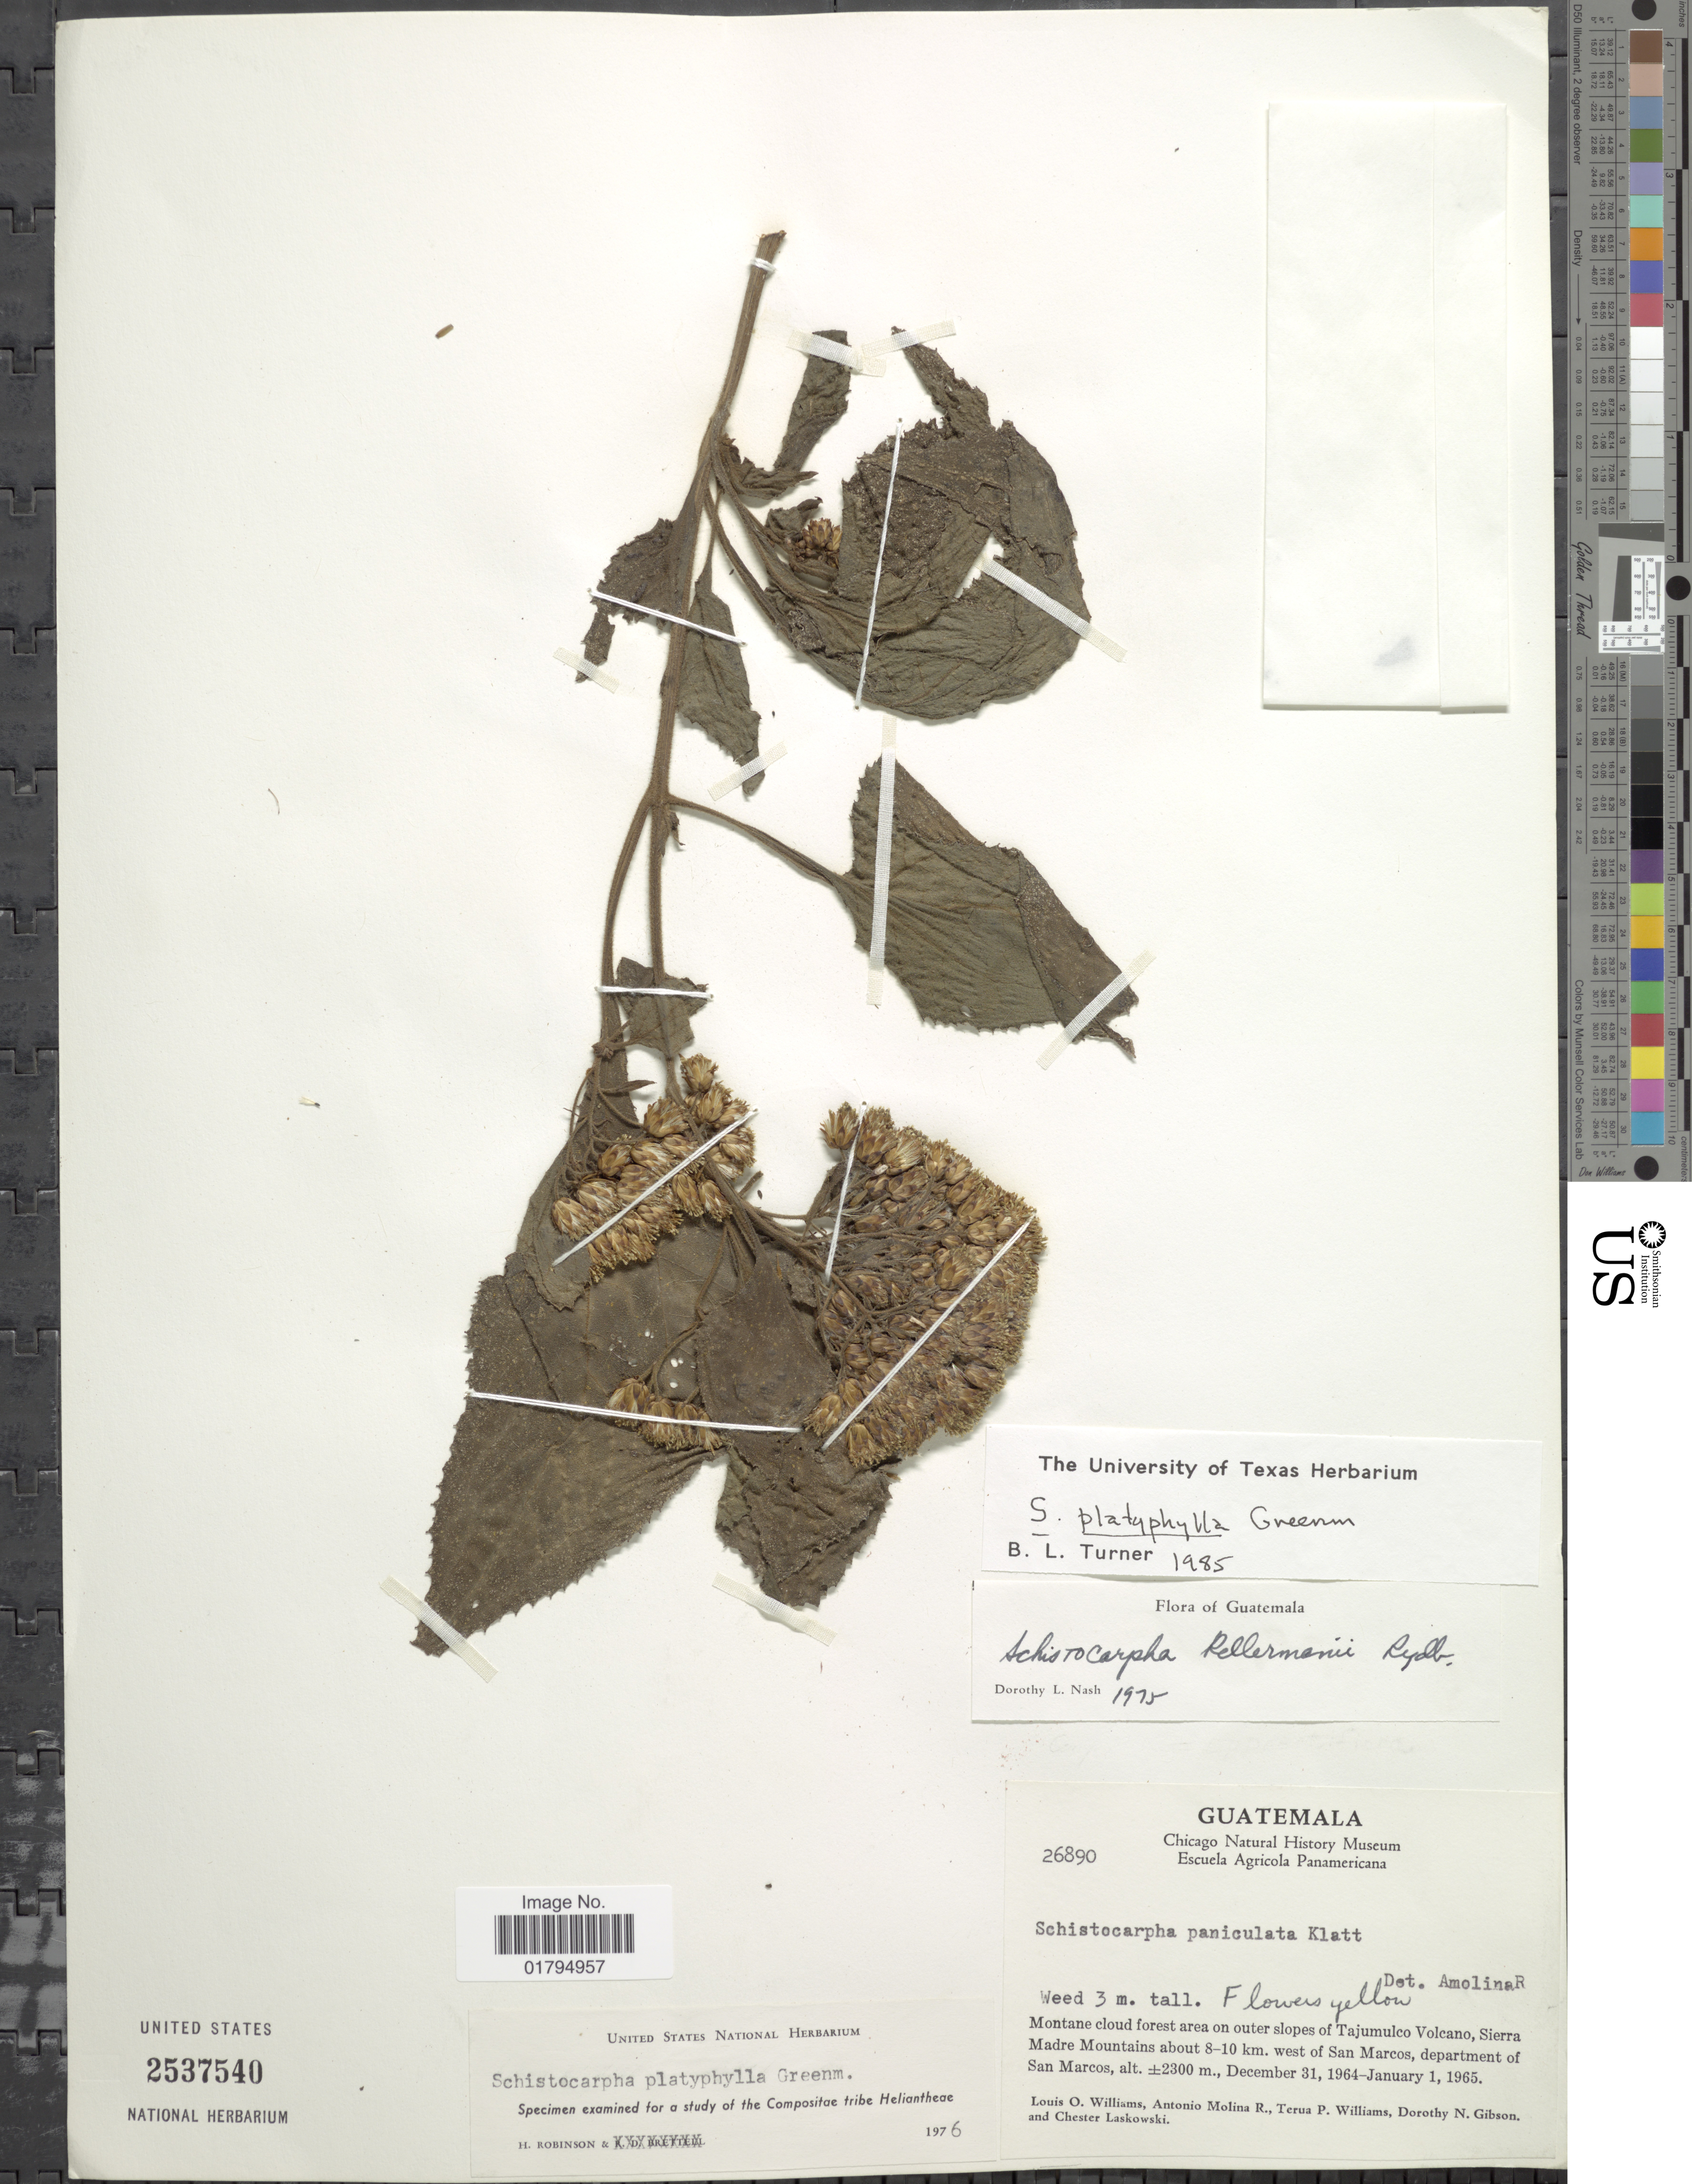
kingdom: Plantae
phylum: Tracheophyta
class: Magnoliopsida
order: Asterales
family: Asteraceae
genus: Schistocarpha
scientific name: Schistocarpha platyphylla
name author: Greenm.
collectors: L. O. Williams, A. Molina R., T. P. Williams, D. N. Gibson & C. Laskowski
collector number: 26890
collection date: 1964-12-31/1965-01-01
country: Guatemala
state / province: San Marcos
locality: Area on outer slopes of Tajumulco Volcano, Sierra Madre Mountains about 8-10 km. west of San Marcos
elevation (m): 2300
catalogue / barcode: US 2537540